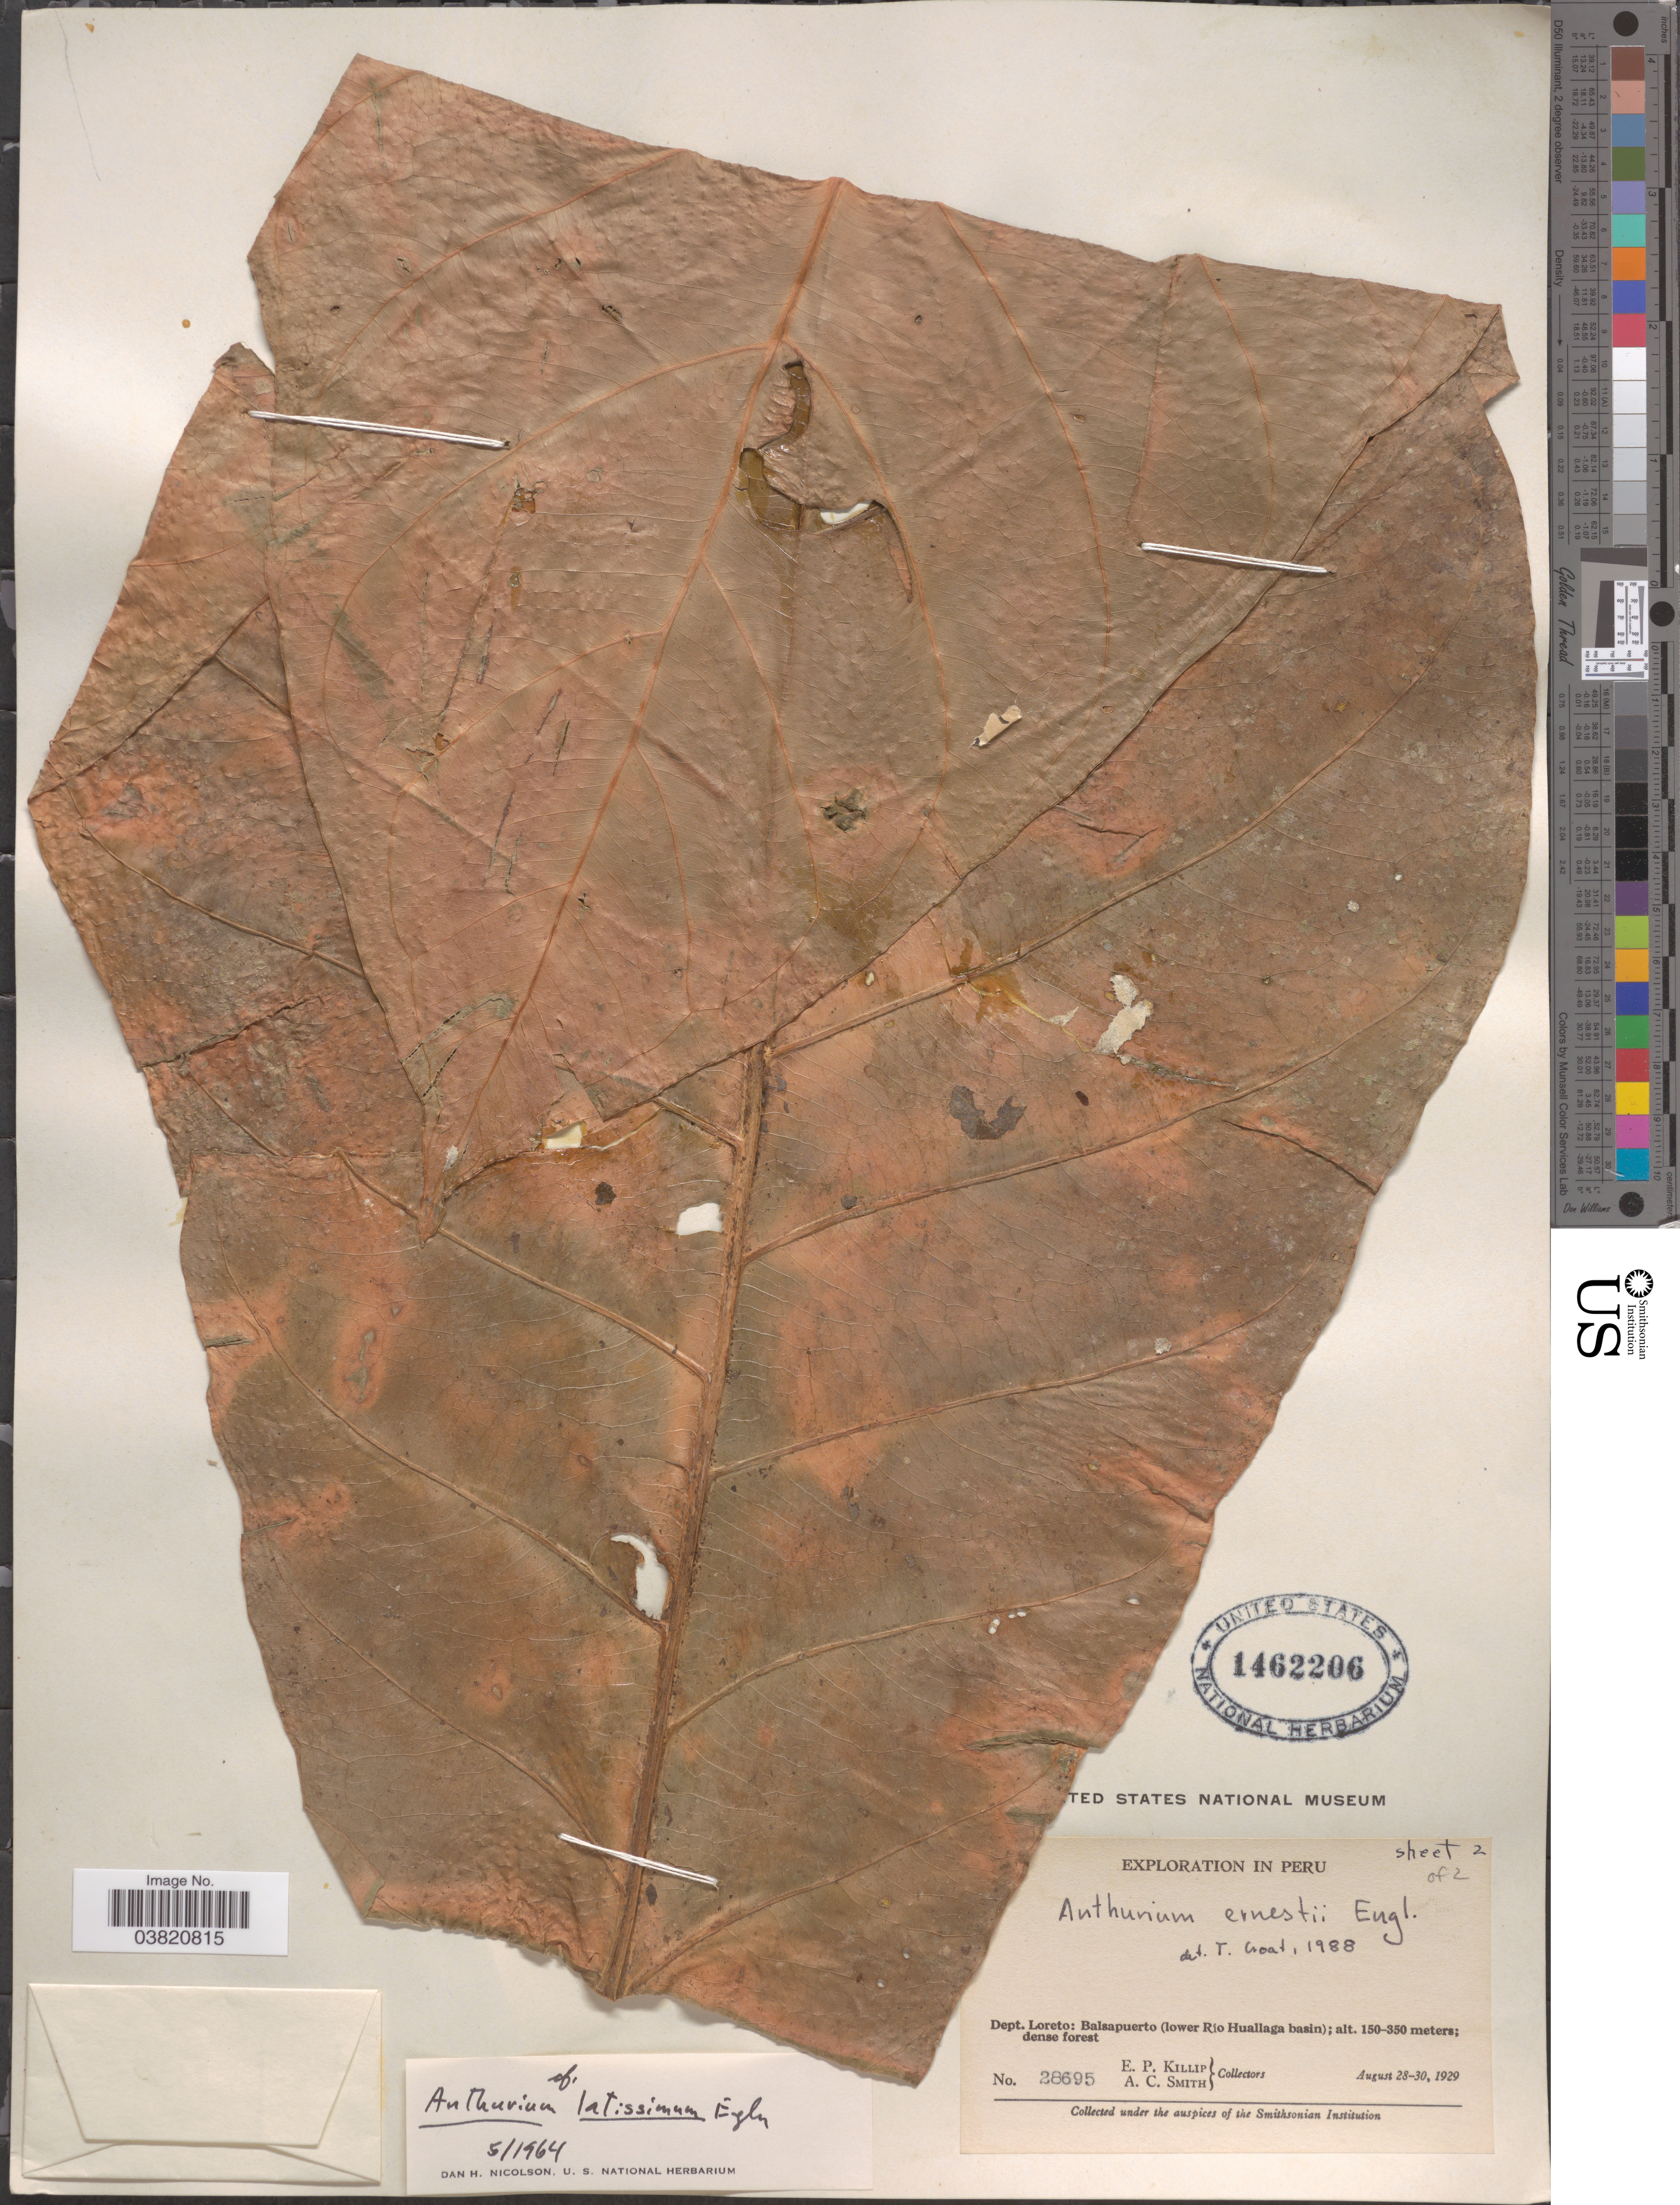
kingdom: Plantae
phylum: Tracheophyta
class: Liliopsida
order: Alismatales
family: Araceae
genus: Anthurium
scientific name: Anthurium eminens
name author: Schott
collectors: E. P. Killip & A. C. Smith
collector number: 28695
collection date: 1929-08-28/1929-08-30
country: Peru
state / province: Loreto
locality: Dept. Loreto: Balsapuerto (lower Río Huallaga basin).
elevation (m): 150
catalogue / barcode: US 1462206